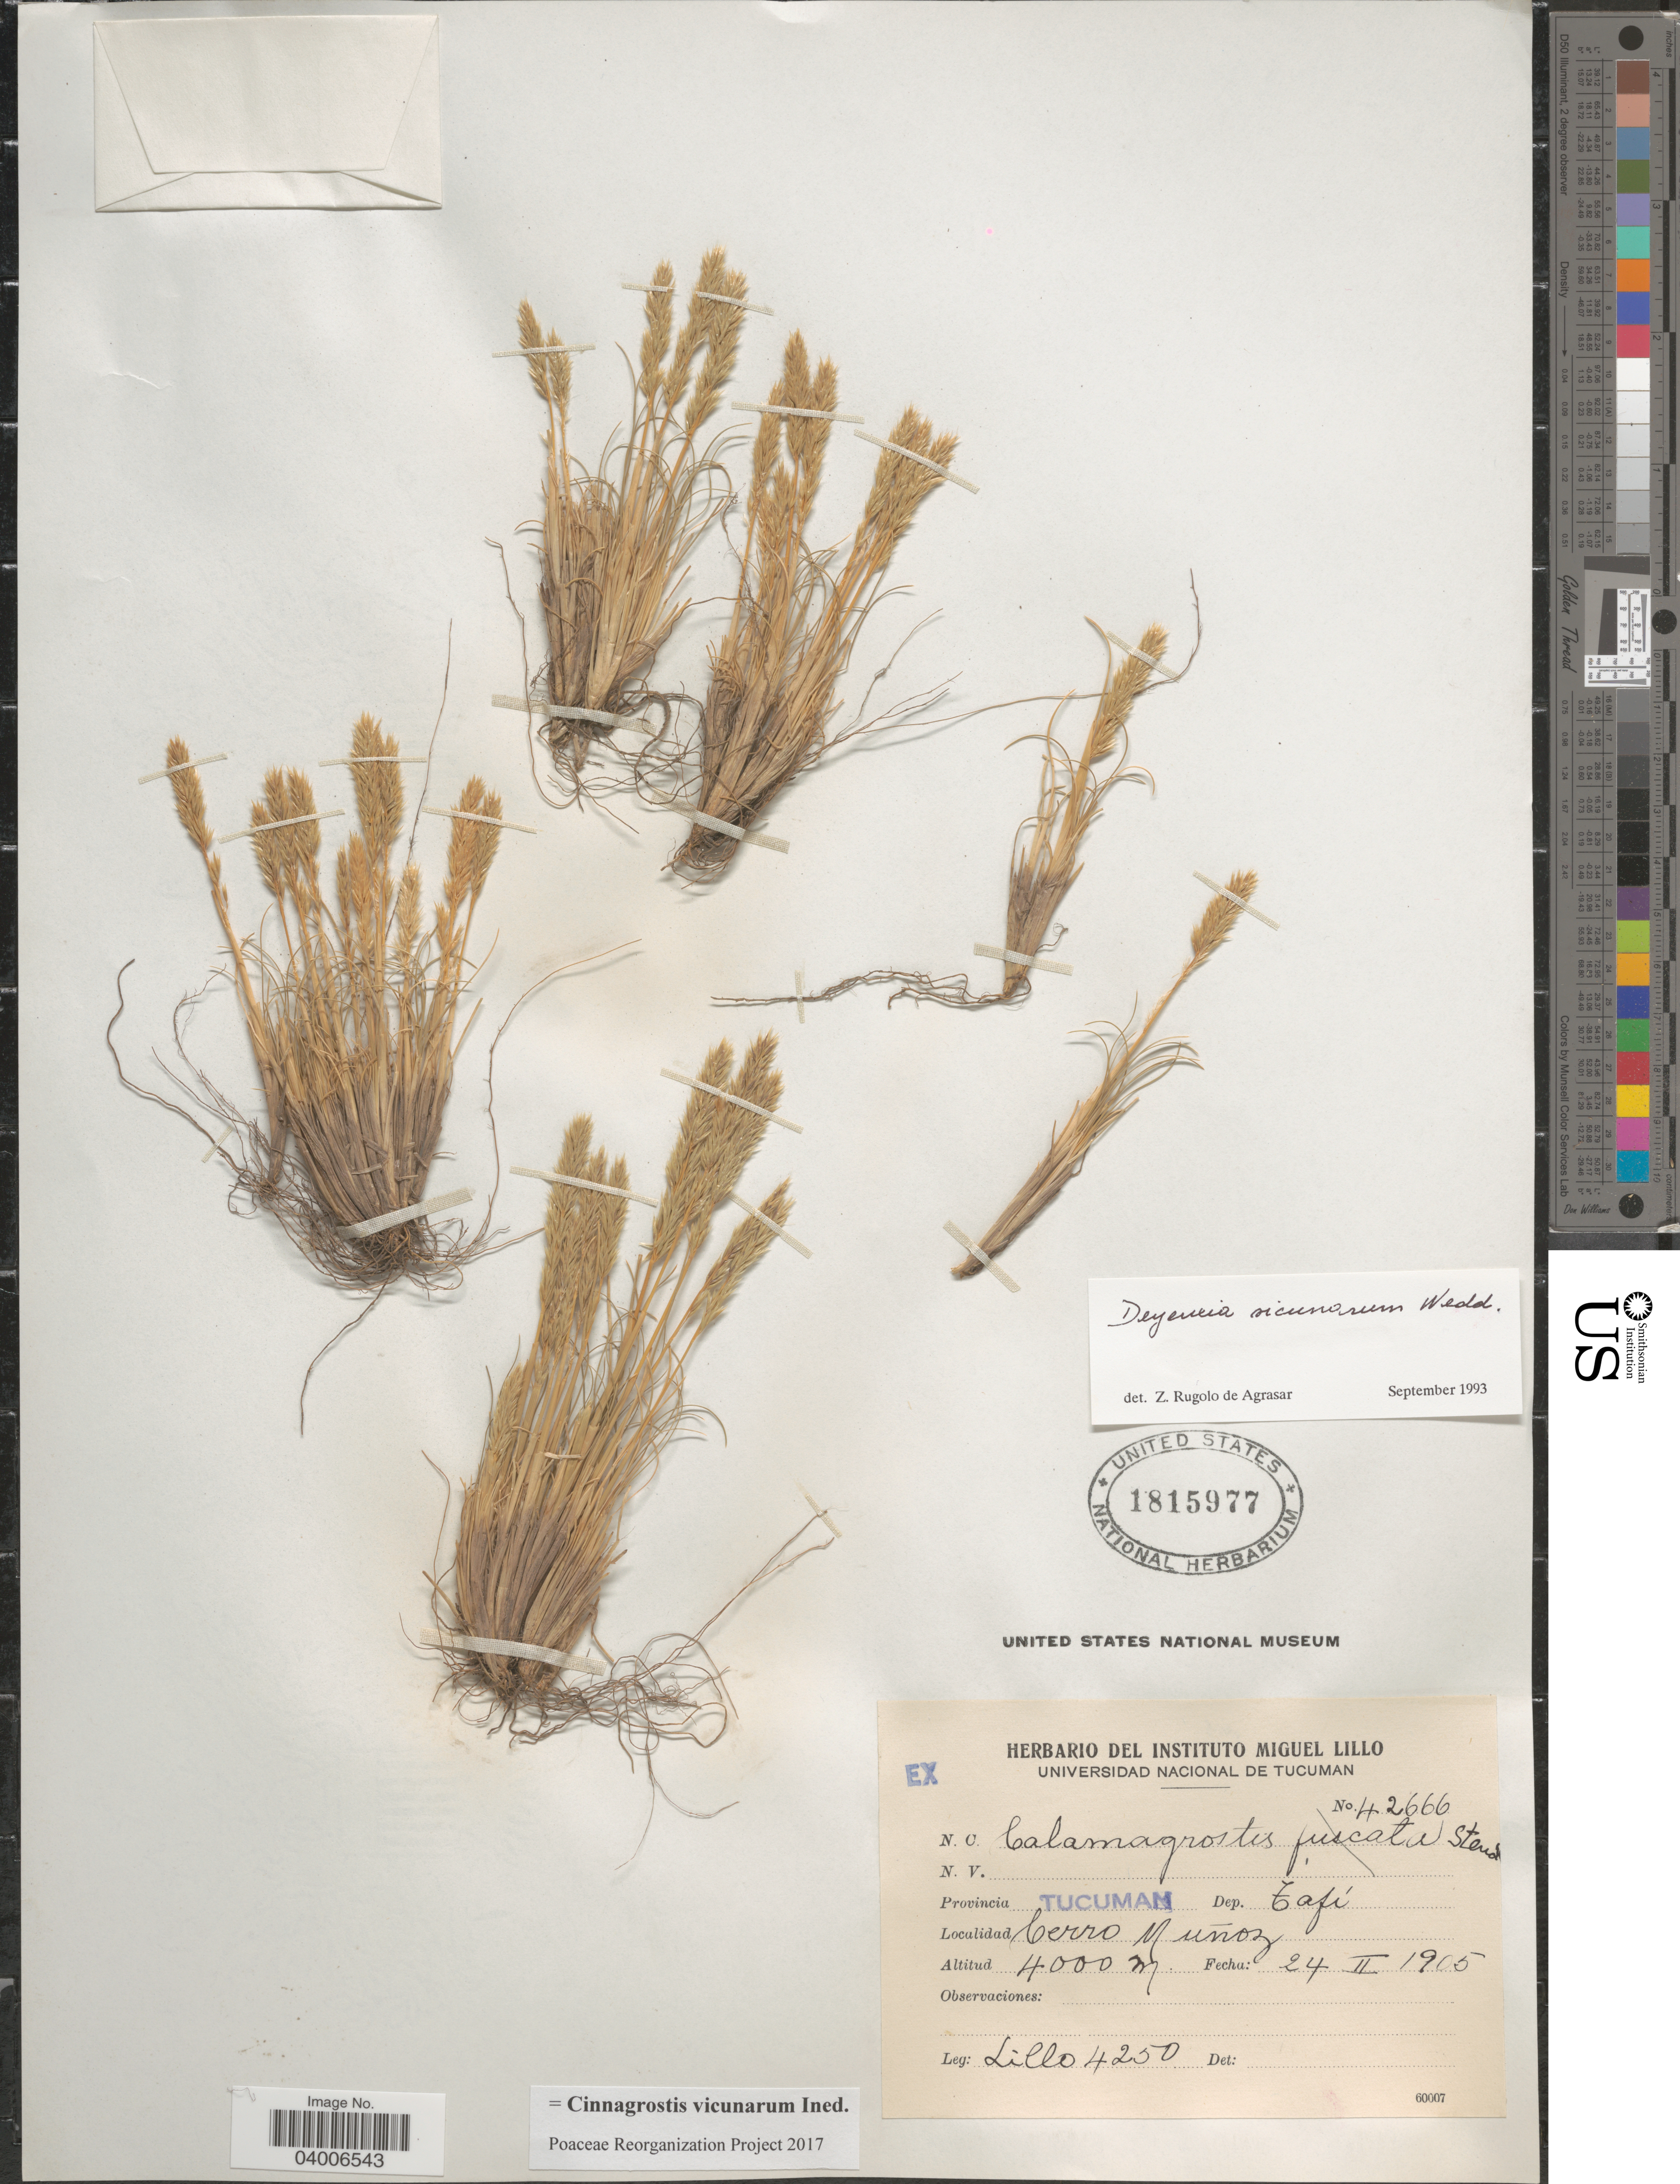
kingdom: Plantae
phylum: Tracheophyta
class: Liliopsida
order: Poales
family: Poaceae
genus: Cinnagrostis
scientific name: Cinnagrostis vicunarum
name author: (Wedd.) P.M. Peterson et al.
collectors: M. Lillo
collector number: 4250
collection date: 1905-02-24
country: Argentina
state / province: Tucuman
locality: Dep. Tafí. Cerro y uñoz.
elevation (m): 4000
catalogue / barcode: US 1815977